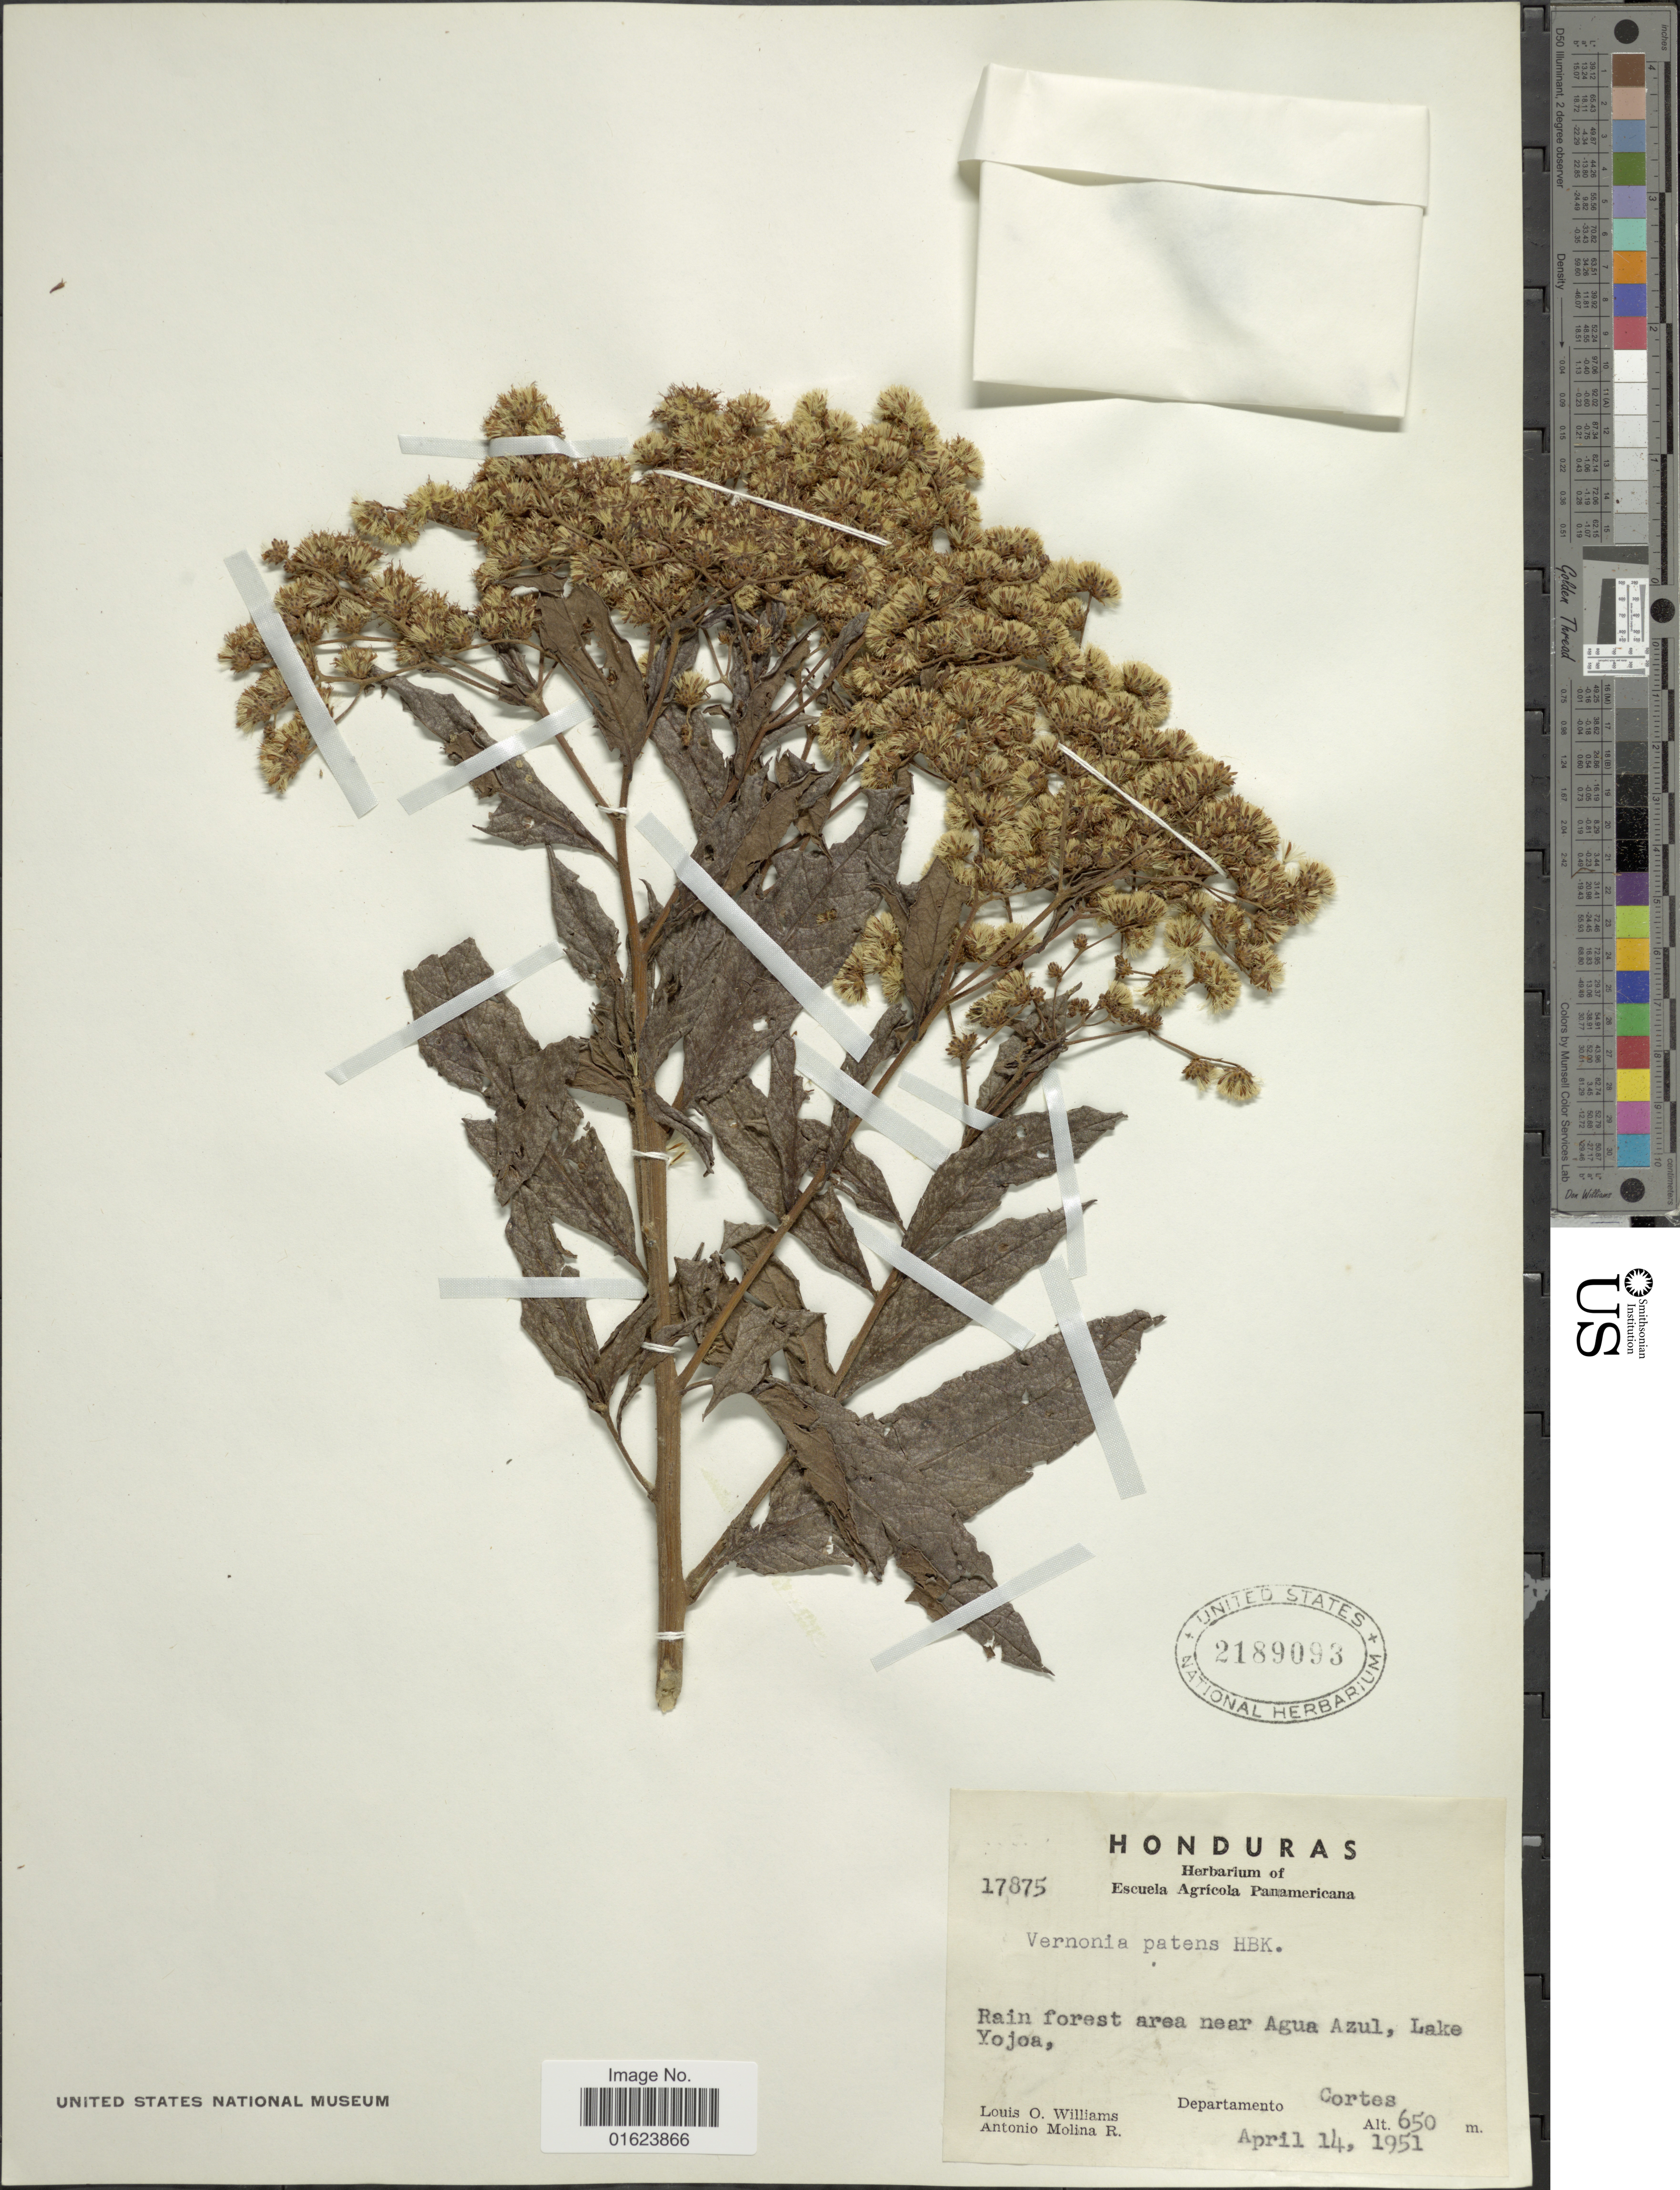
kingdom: Plantae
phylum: Tracheophyta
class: Magnoliopsida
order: Asterales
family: Asteraceae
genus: Vernonanthura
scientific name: Vernonanthura patens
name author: (Kunth) H. Rob.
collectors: L. O. Williams & A. Molina R.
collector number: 17875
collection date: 1951-04-14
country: Honduras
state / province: Cortés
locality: Rain forest area Agua Azul, Lake Yojoa, Departamento Corets.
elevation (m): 650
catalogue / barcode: US 2189093